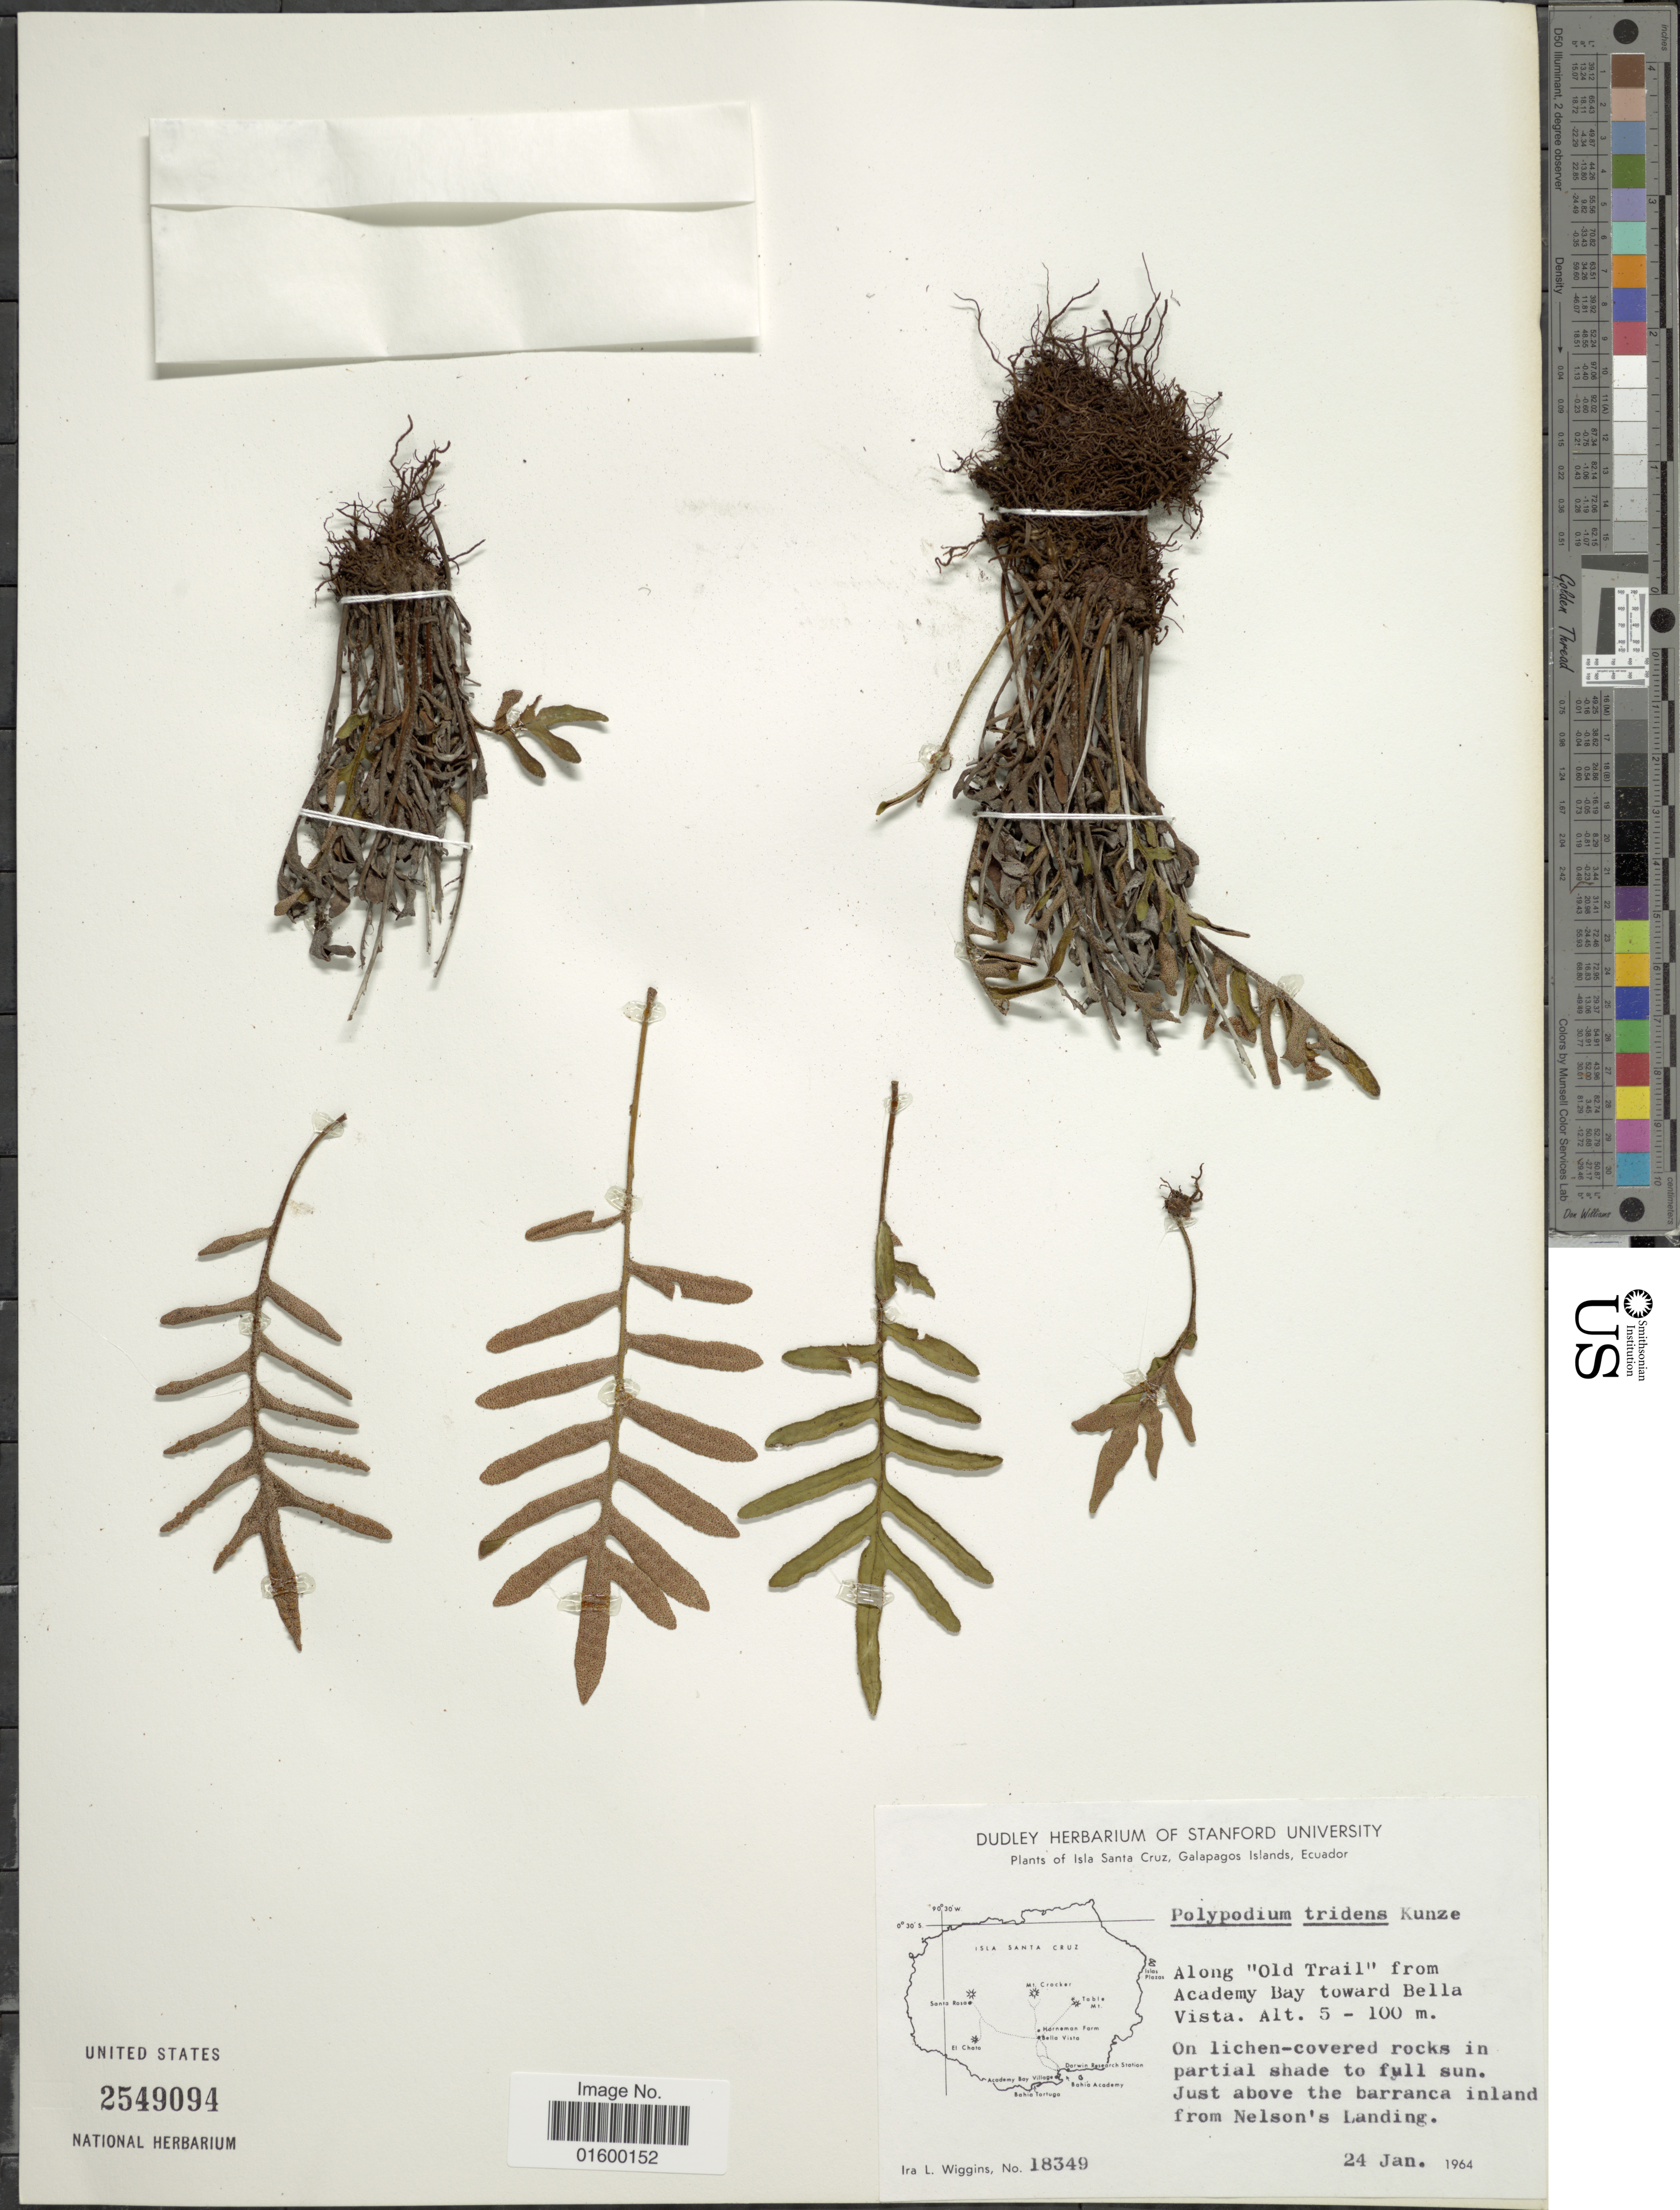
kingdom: Plantae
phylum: Tracheophyta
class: Polypodiopsida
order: Polypodiales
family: Polypodiaceae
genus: Pleopeltis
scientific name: Pleopeltis tridens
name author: J. Sm.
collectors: I. L. Wiggins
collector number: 18349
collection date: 1964-01-24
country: Ecuador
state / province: Colón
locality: Isla Santa Cruz, Galapagos Islands, along old Trail from Academy Bay toward Bella Vista, jsut above the barranca inland from Nelson's Landing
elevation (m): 5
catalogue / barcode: US 2549094